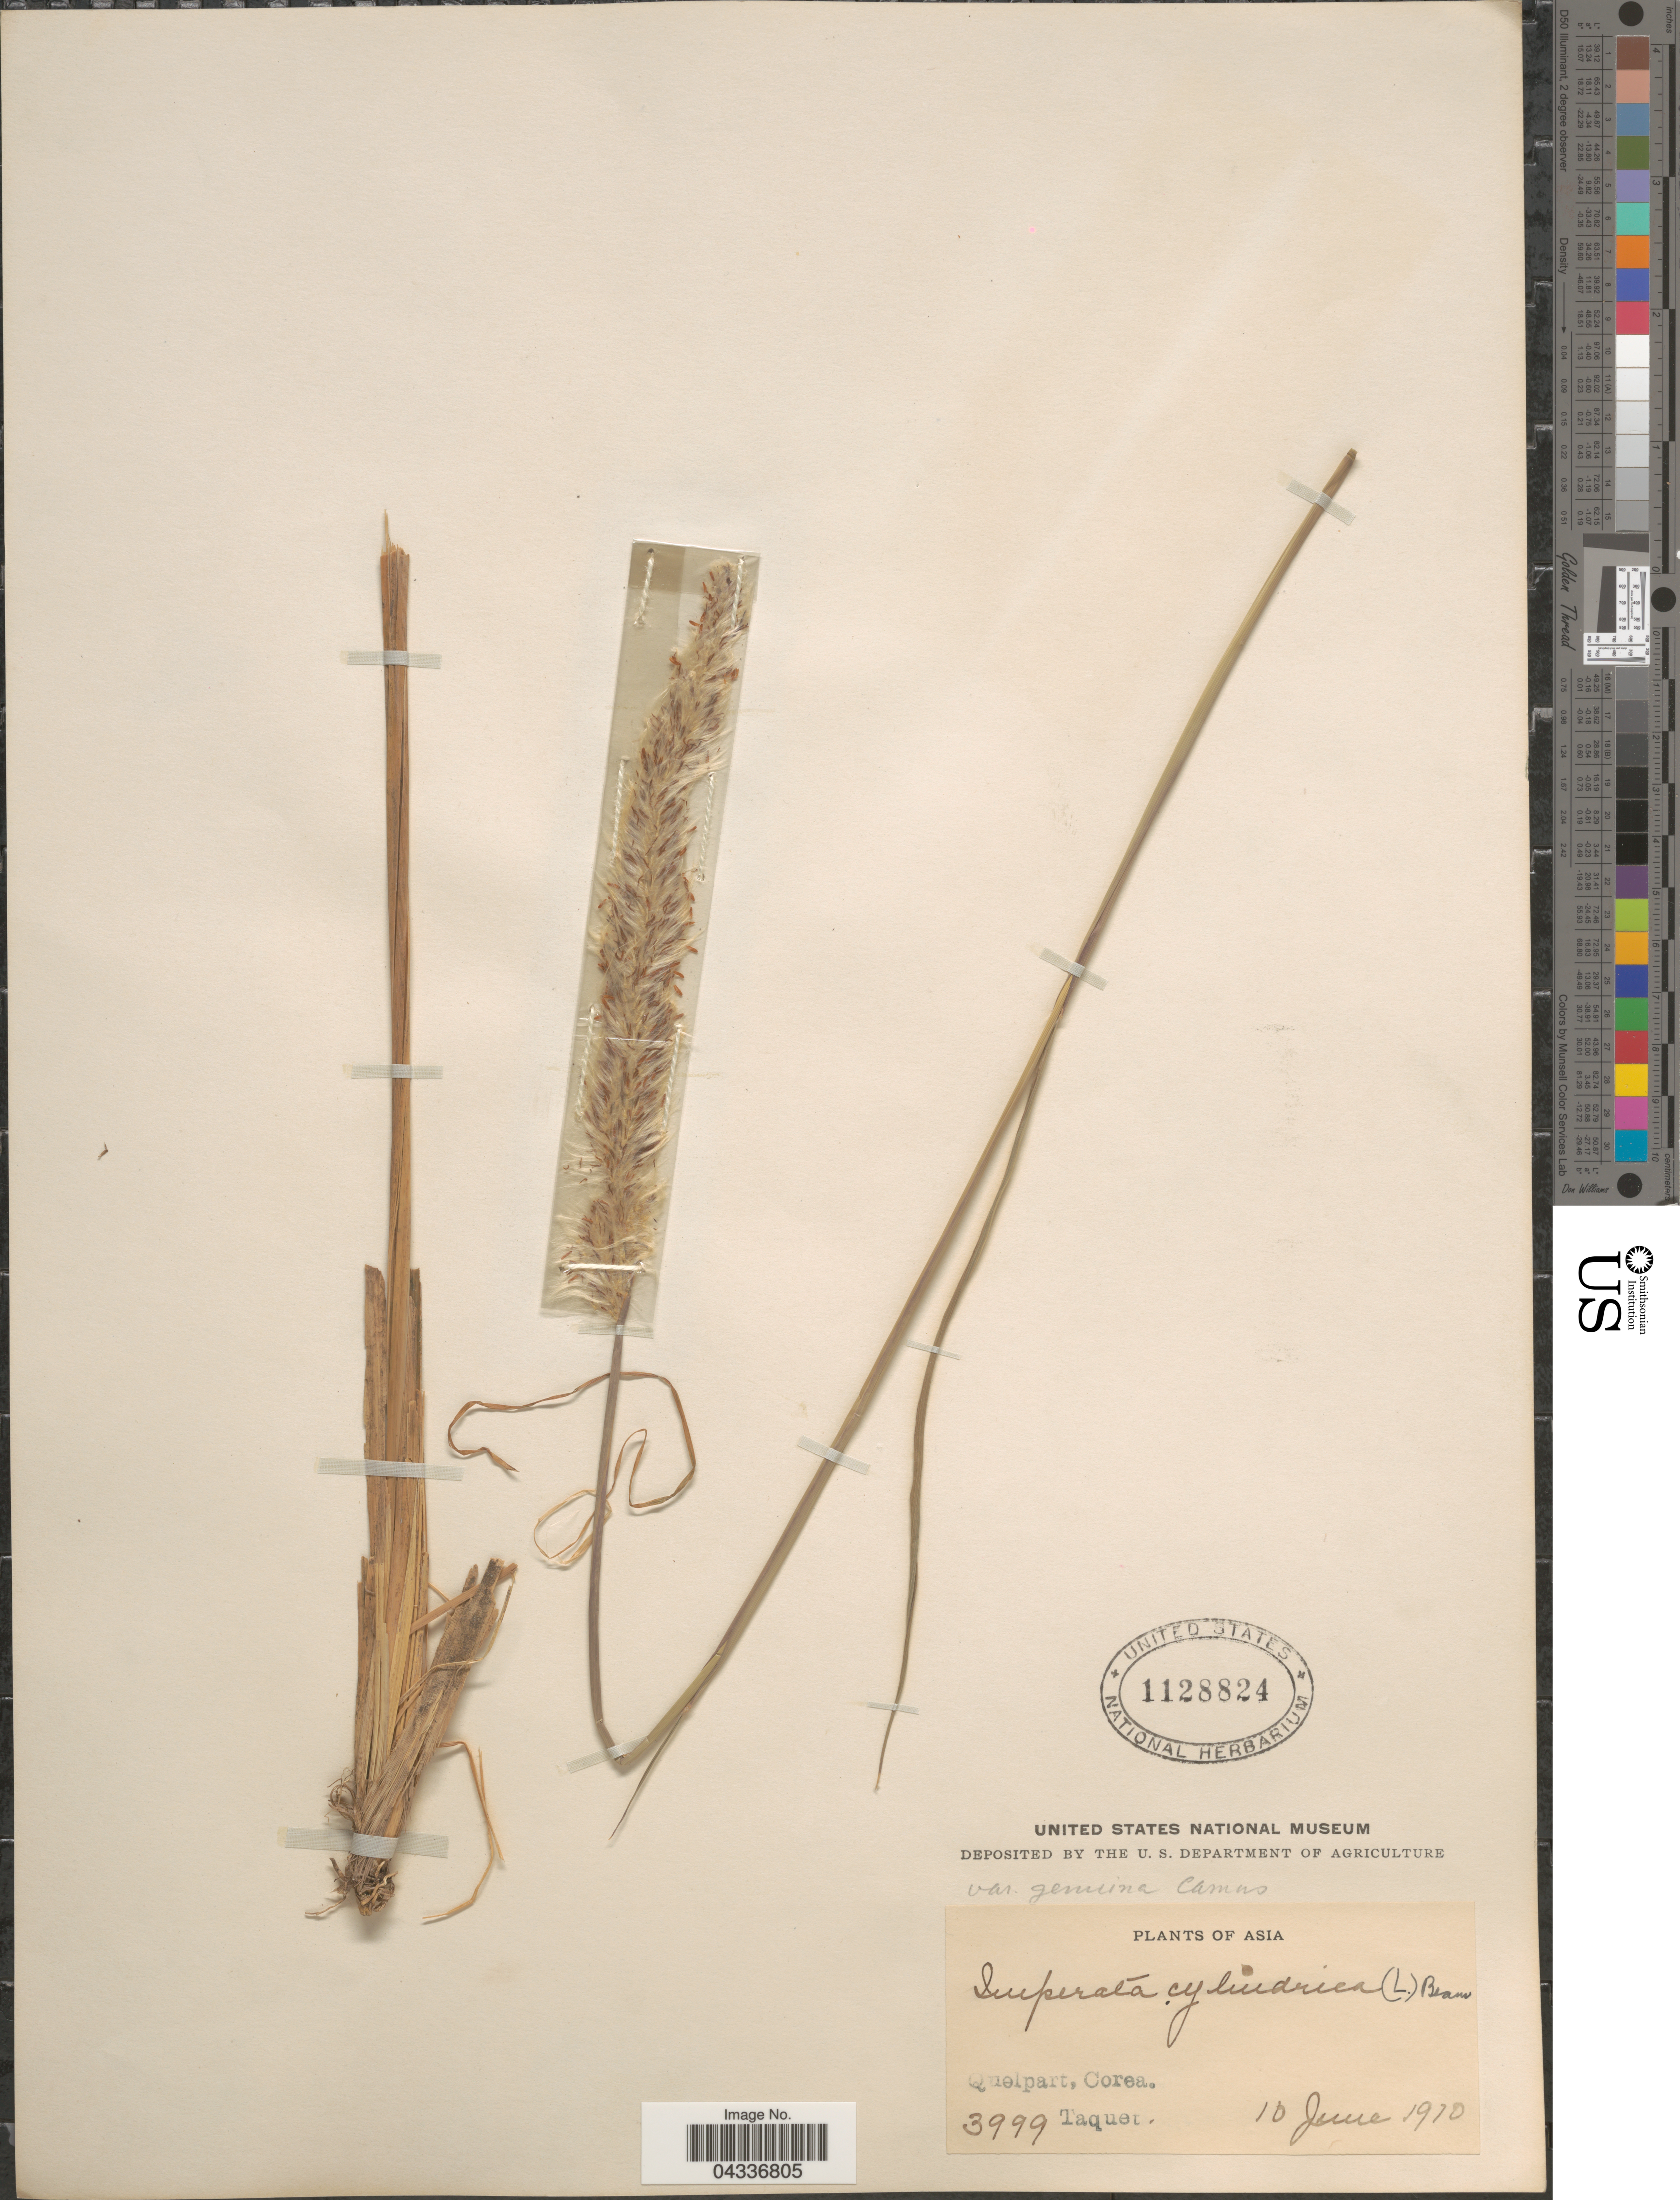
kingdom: Plantae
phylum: Tracheophyta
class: Liliopsida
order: Poales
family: Poaceae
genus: Imperata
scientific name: Imperata cylindrica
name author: (L.) P. Beauv.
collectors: Taquet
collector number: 3999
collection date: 1910-06-10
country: South Korea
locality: Asia. Quelpart, Corea.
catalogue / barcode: US 1128824